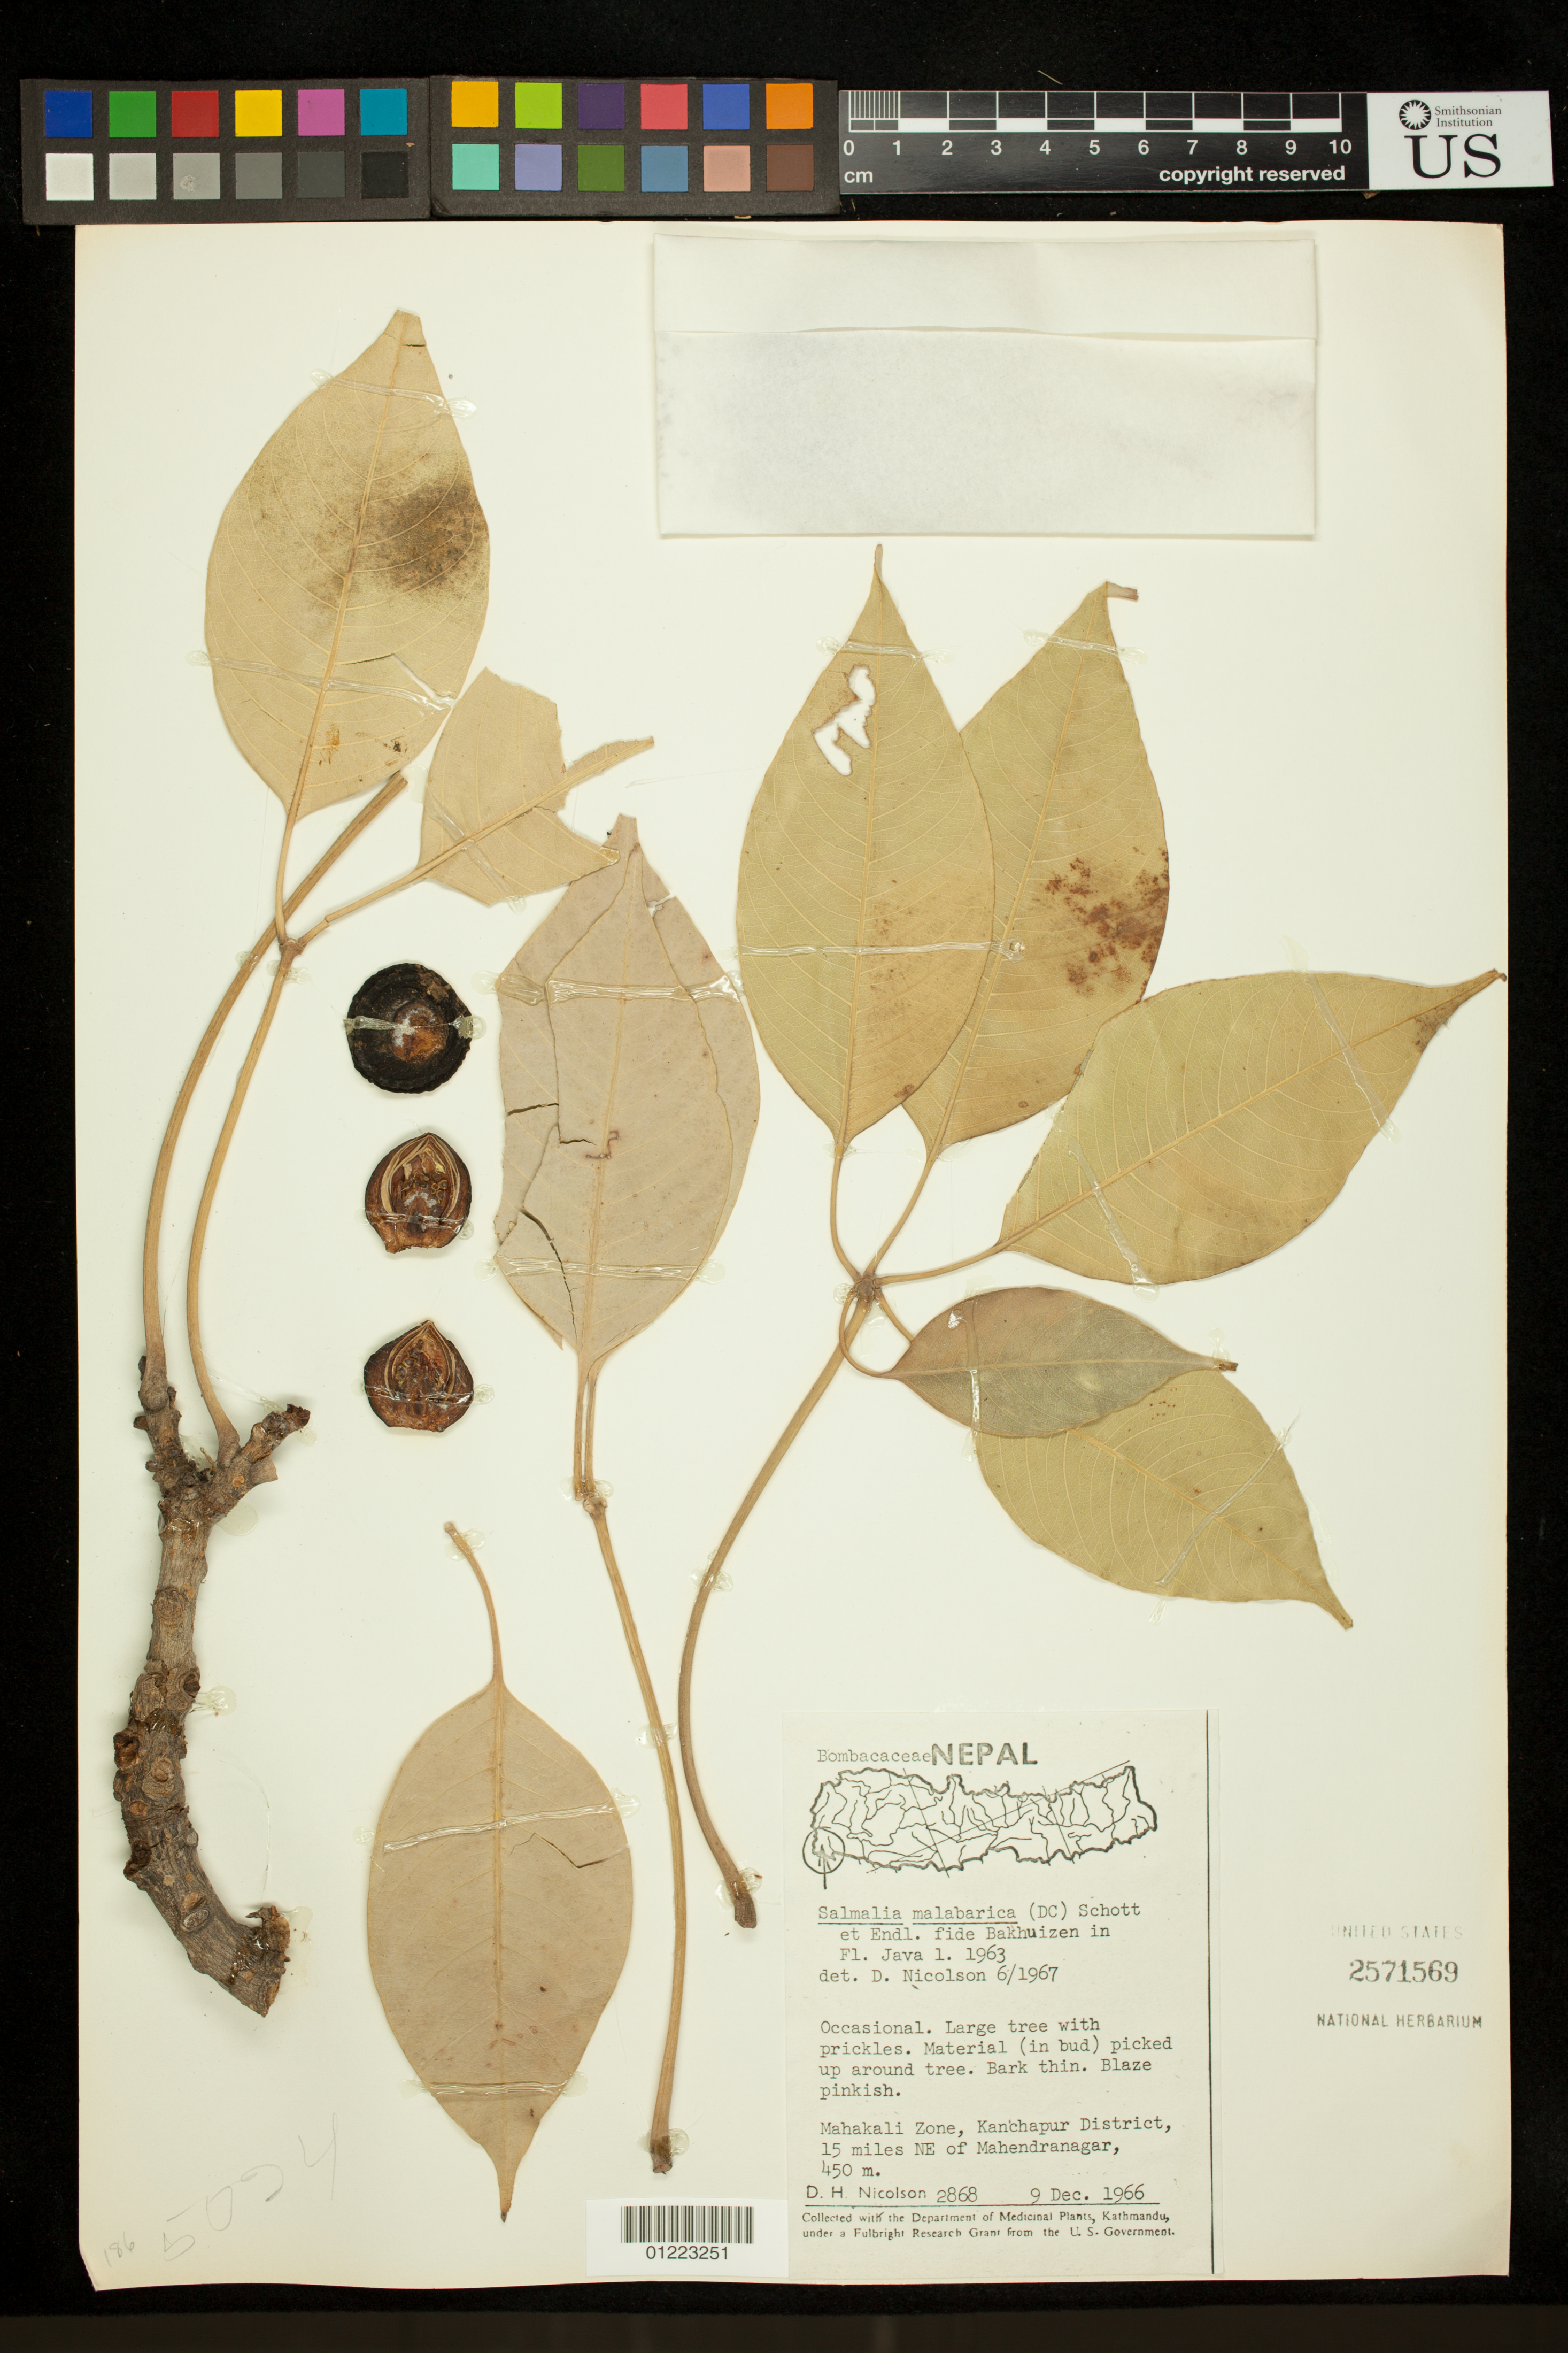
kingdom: Plantae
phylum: Tracheophyta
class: Magnoliopsida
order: Malvales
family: Malvaceae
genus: Bombax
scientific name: Bombax ceiba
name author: L.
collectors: D. H. Nicolson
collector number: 2868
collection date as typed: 12/9/1966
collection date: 1966-12-09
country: Nepal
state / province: Far Western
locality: Mahakali Zone, Kanchapur District, 15 miles NE of Mahendranagar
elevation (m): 450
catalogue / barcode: US 2571569